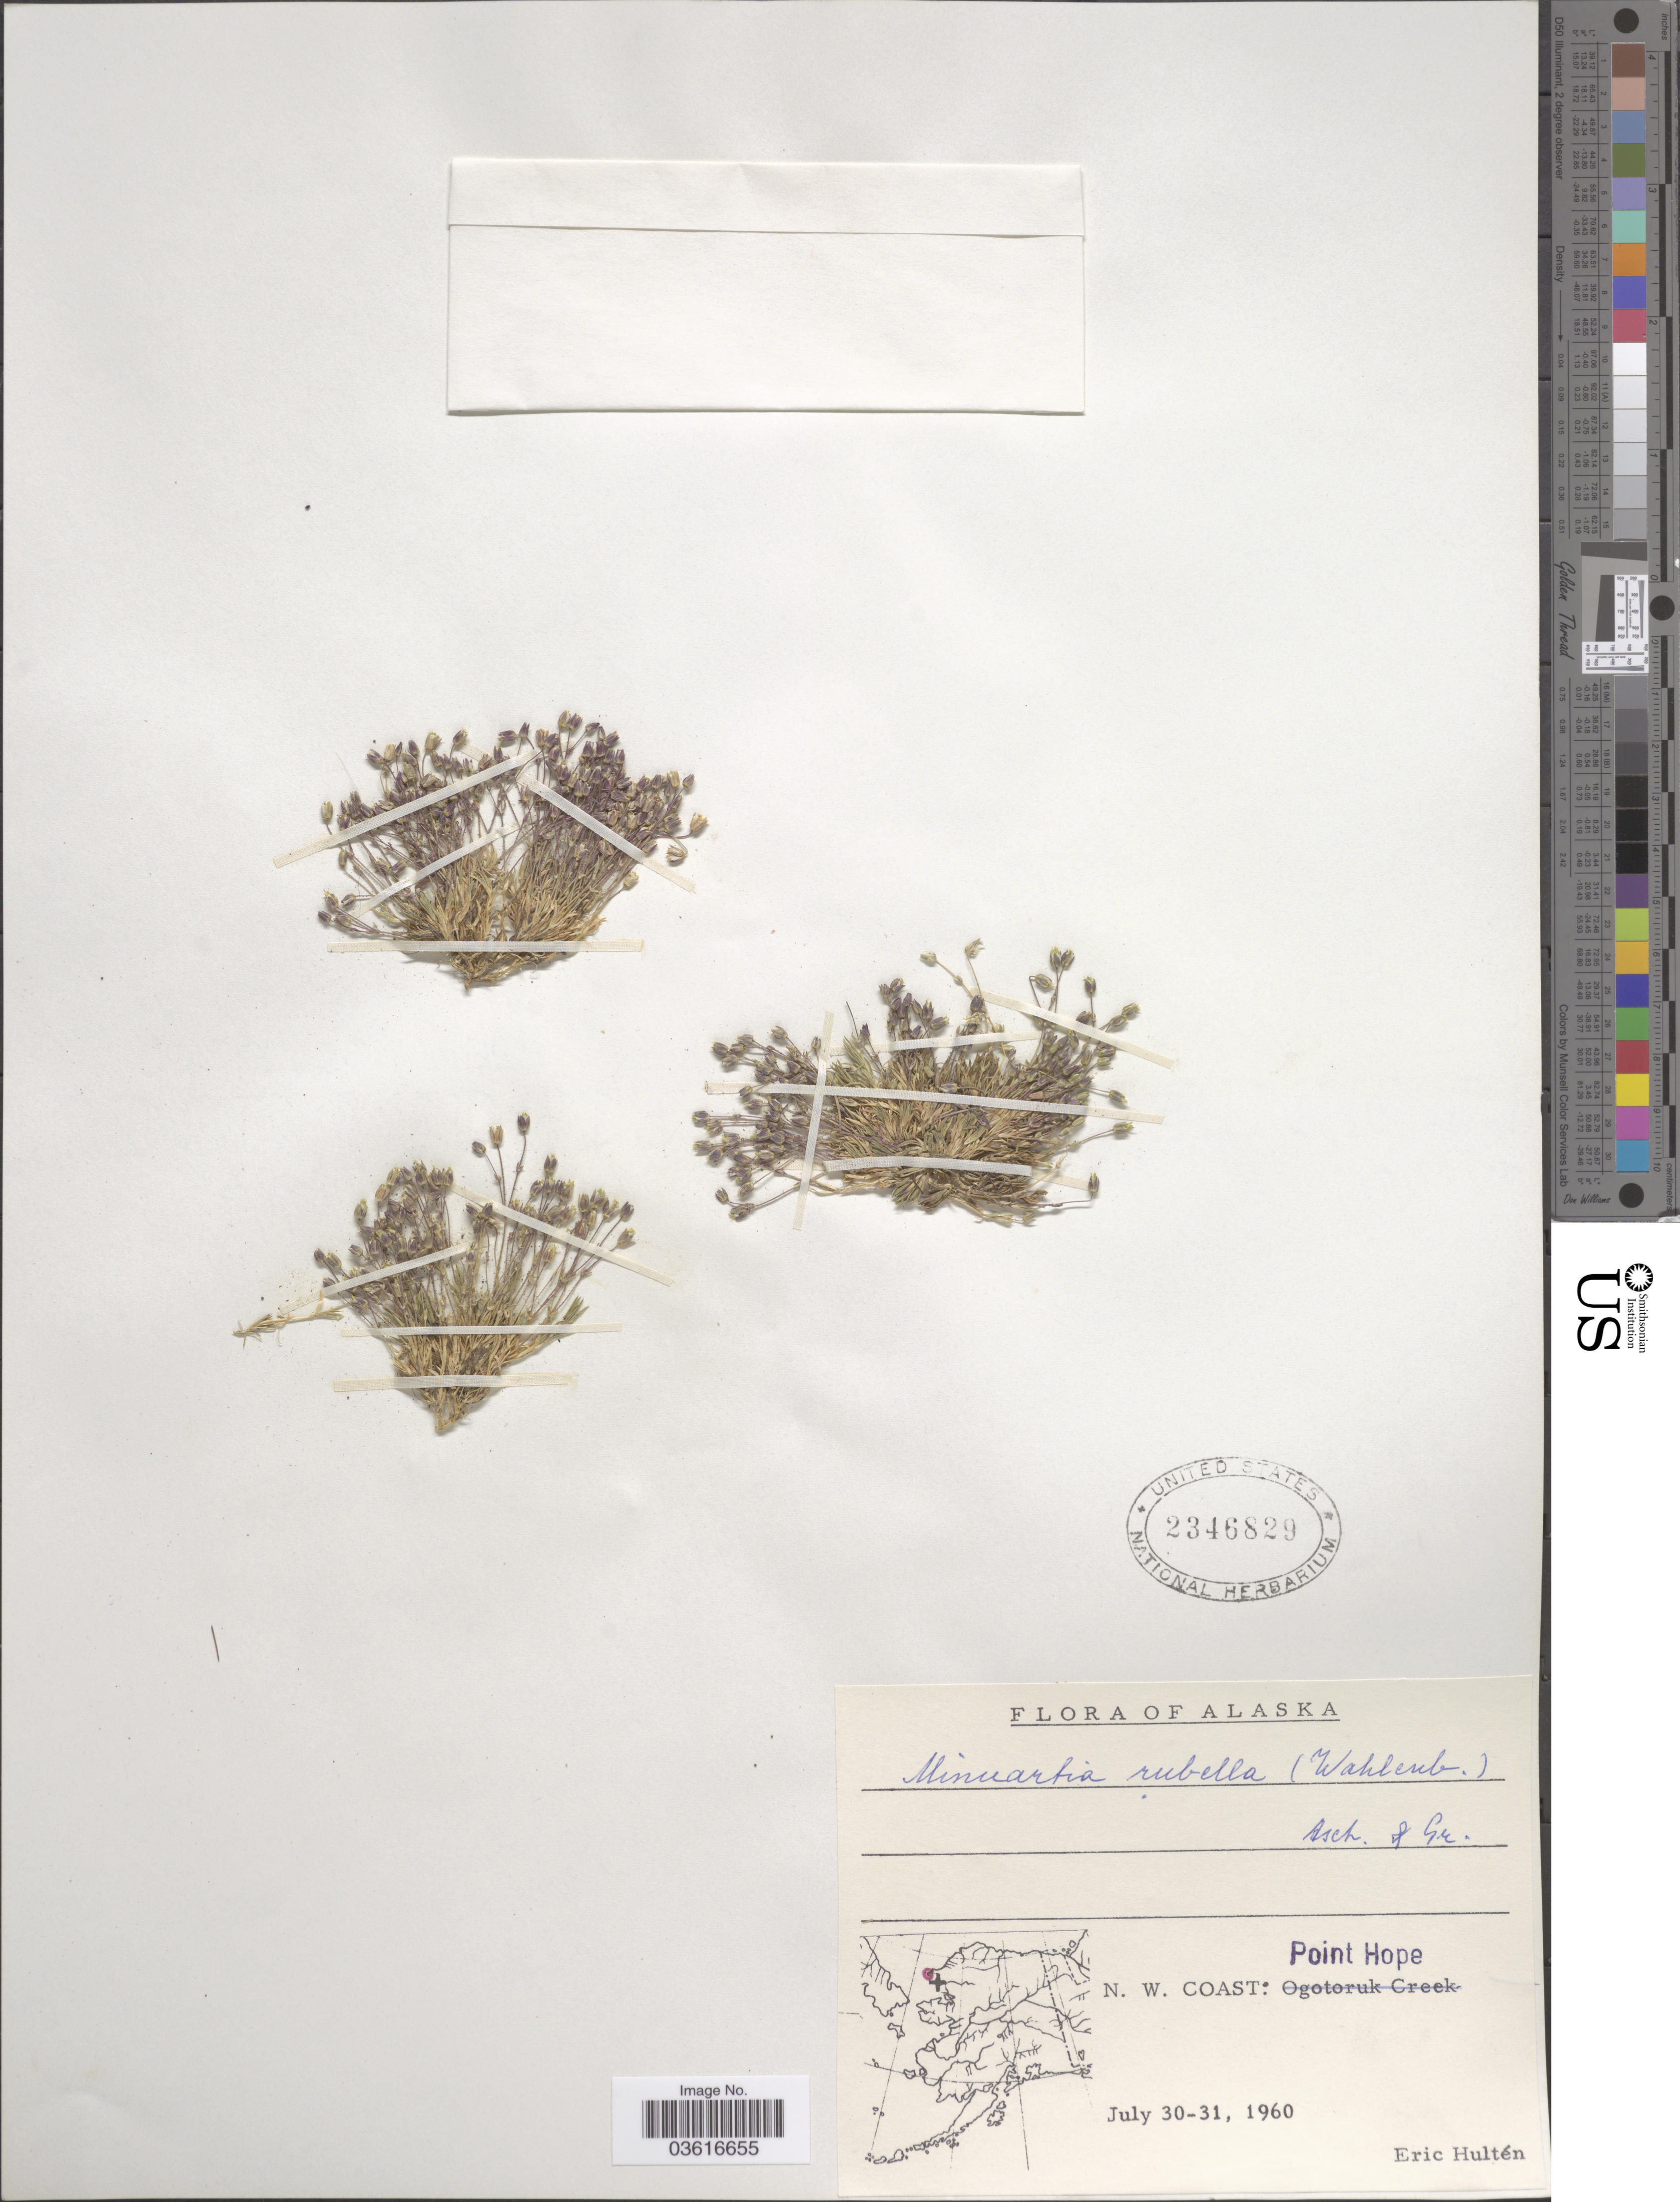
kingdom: Plantae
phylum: Tracheophyta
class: Magnoliopsida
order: Caryophyllales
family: Caryophyllaceae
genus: Minuartia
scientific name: Minuartia rubella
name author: (Wahlenb.) Hiern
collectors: E. G. Hultén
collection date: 1960-07-30/1960-07-31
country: United States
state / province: Alaska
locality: N. W. Coast: Point Hope.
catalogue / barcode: US 2346829